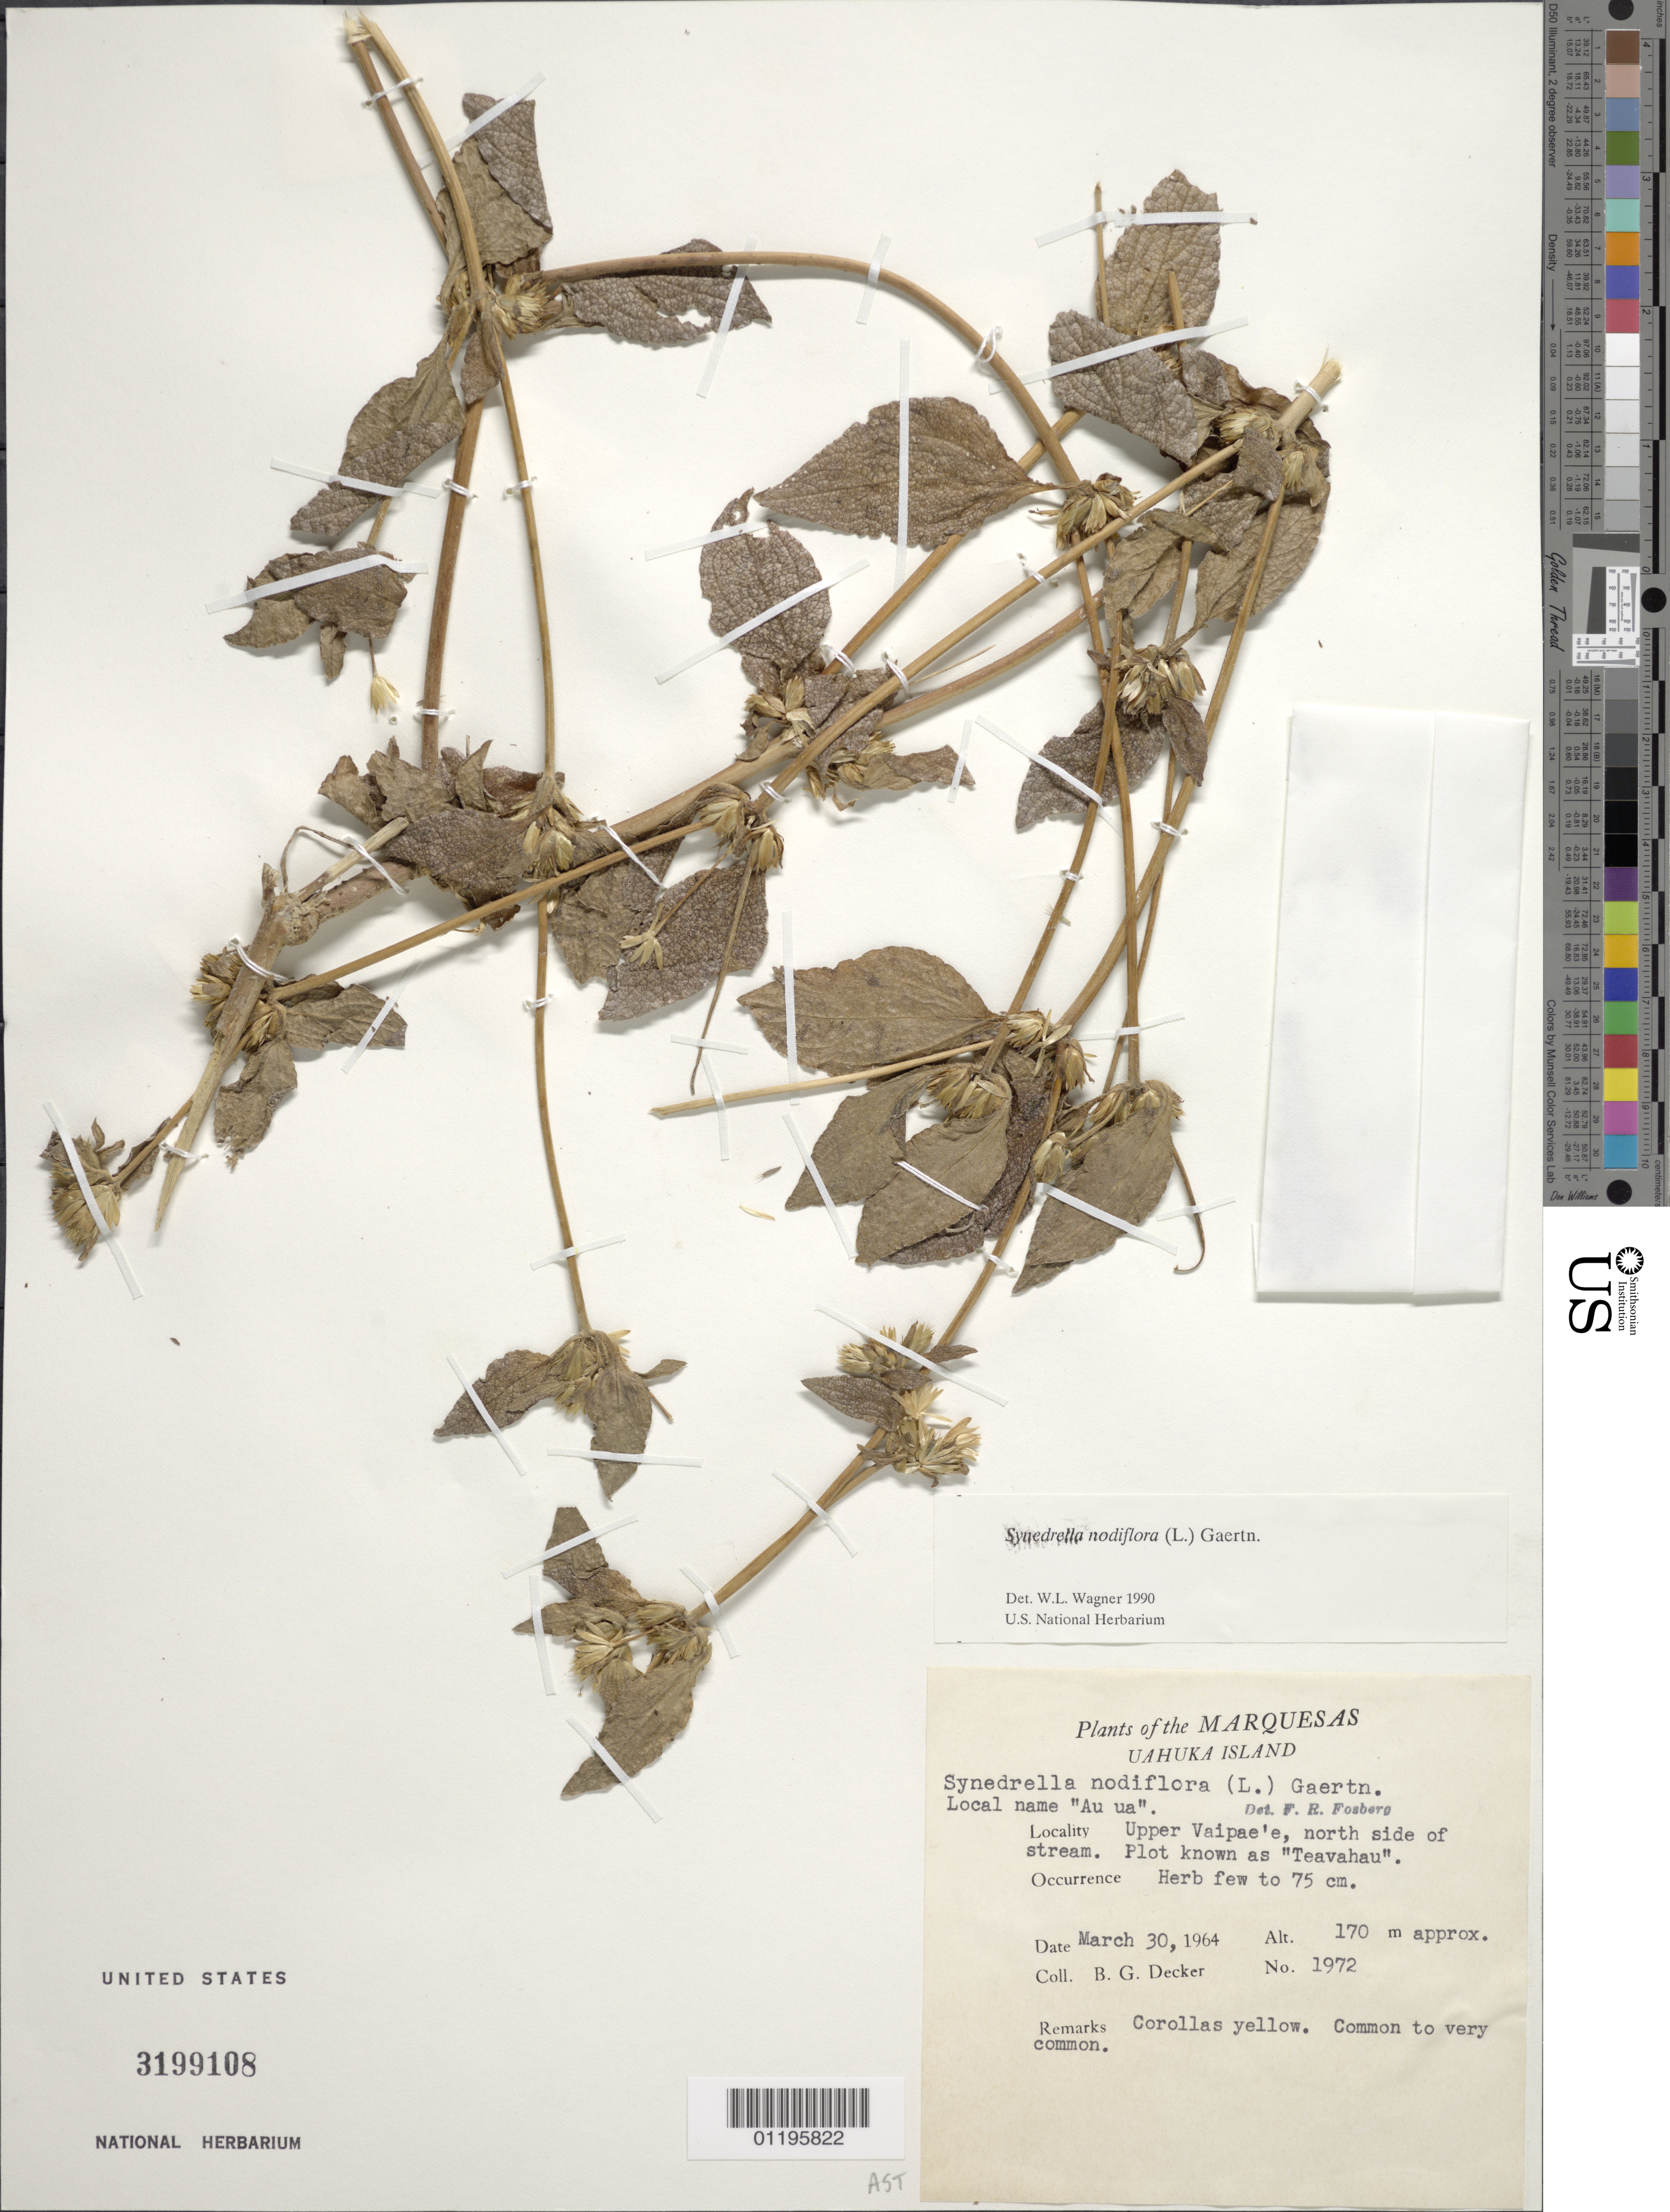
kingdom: Plantae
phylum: Tracheophyta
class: Magnoliopsida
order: Asterales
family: Asteraceae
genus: Synedrella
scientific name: Synedrella nodiflora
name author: (L.) Gaertn.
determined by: Wagner, W. L., (BOT), Smithsonian Institution - National Museum of Natural History (UNITED STATES)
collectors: B. G. Decker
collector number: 1972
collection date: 1964-03-30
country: French Polynesia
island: Ua Huka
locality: Upper Vaipae'e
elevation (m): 170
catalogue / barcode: US 3199108